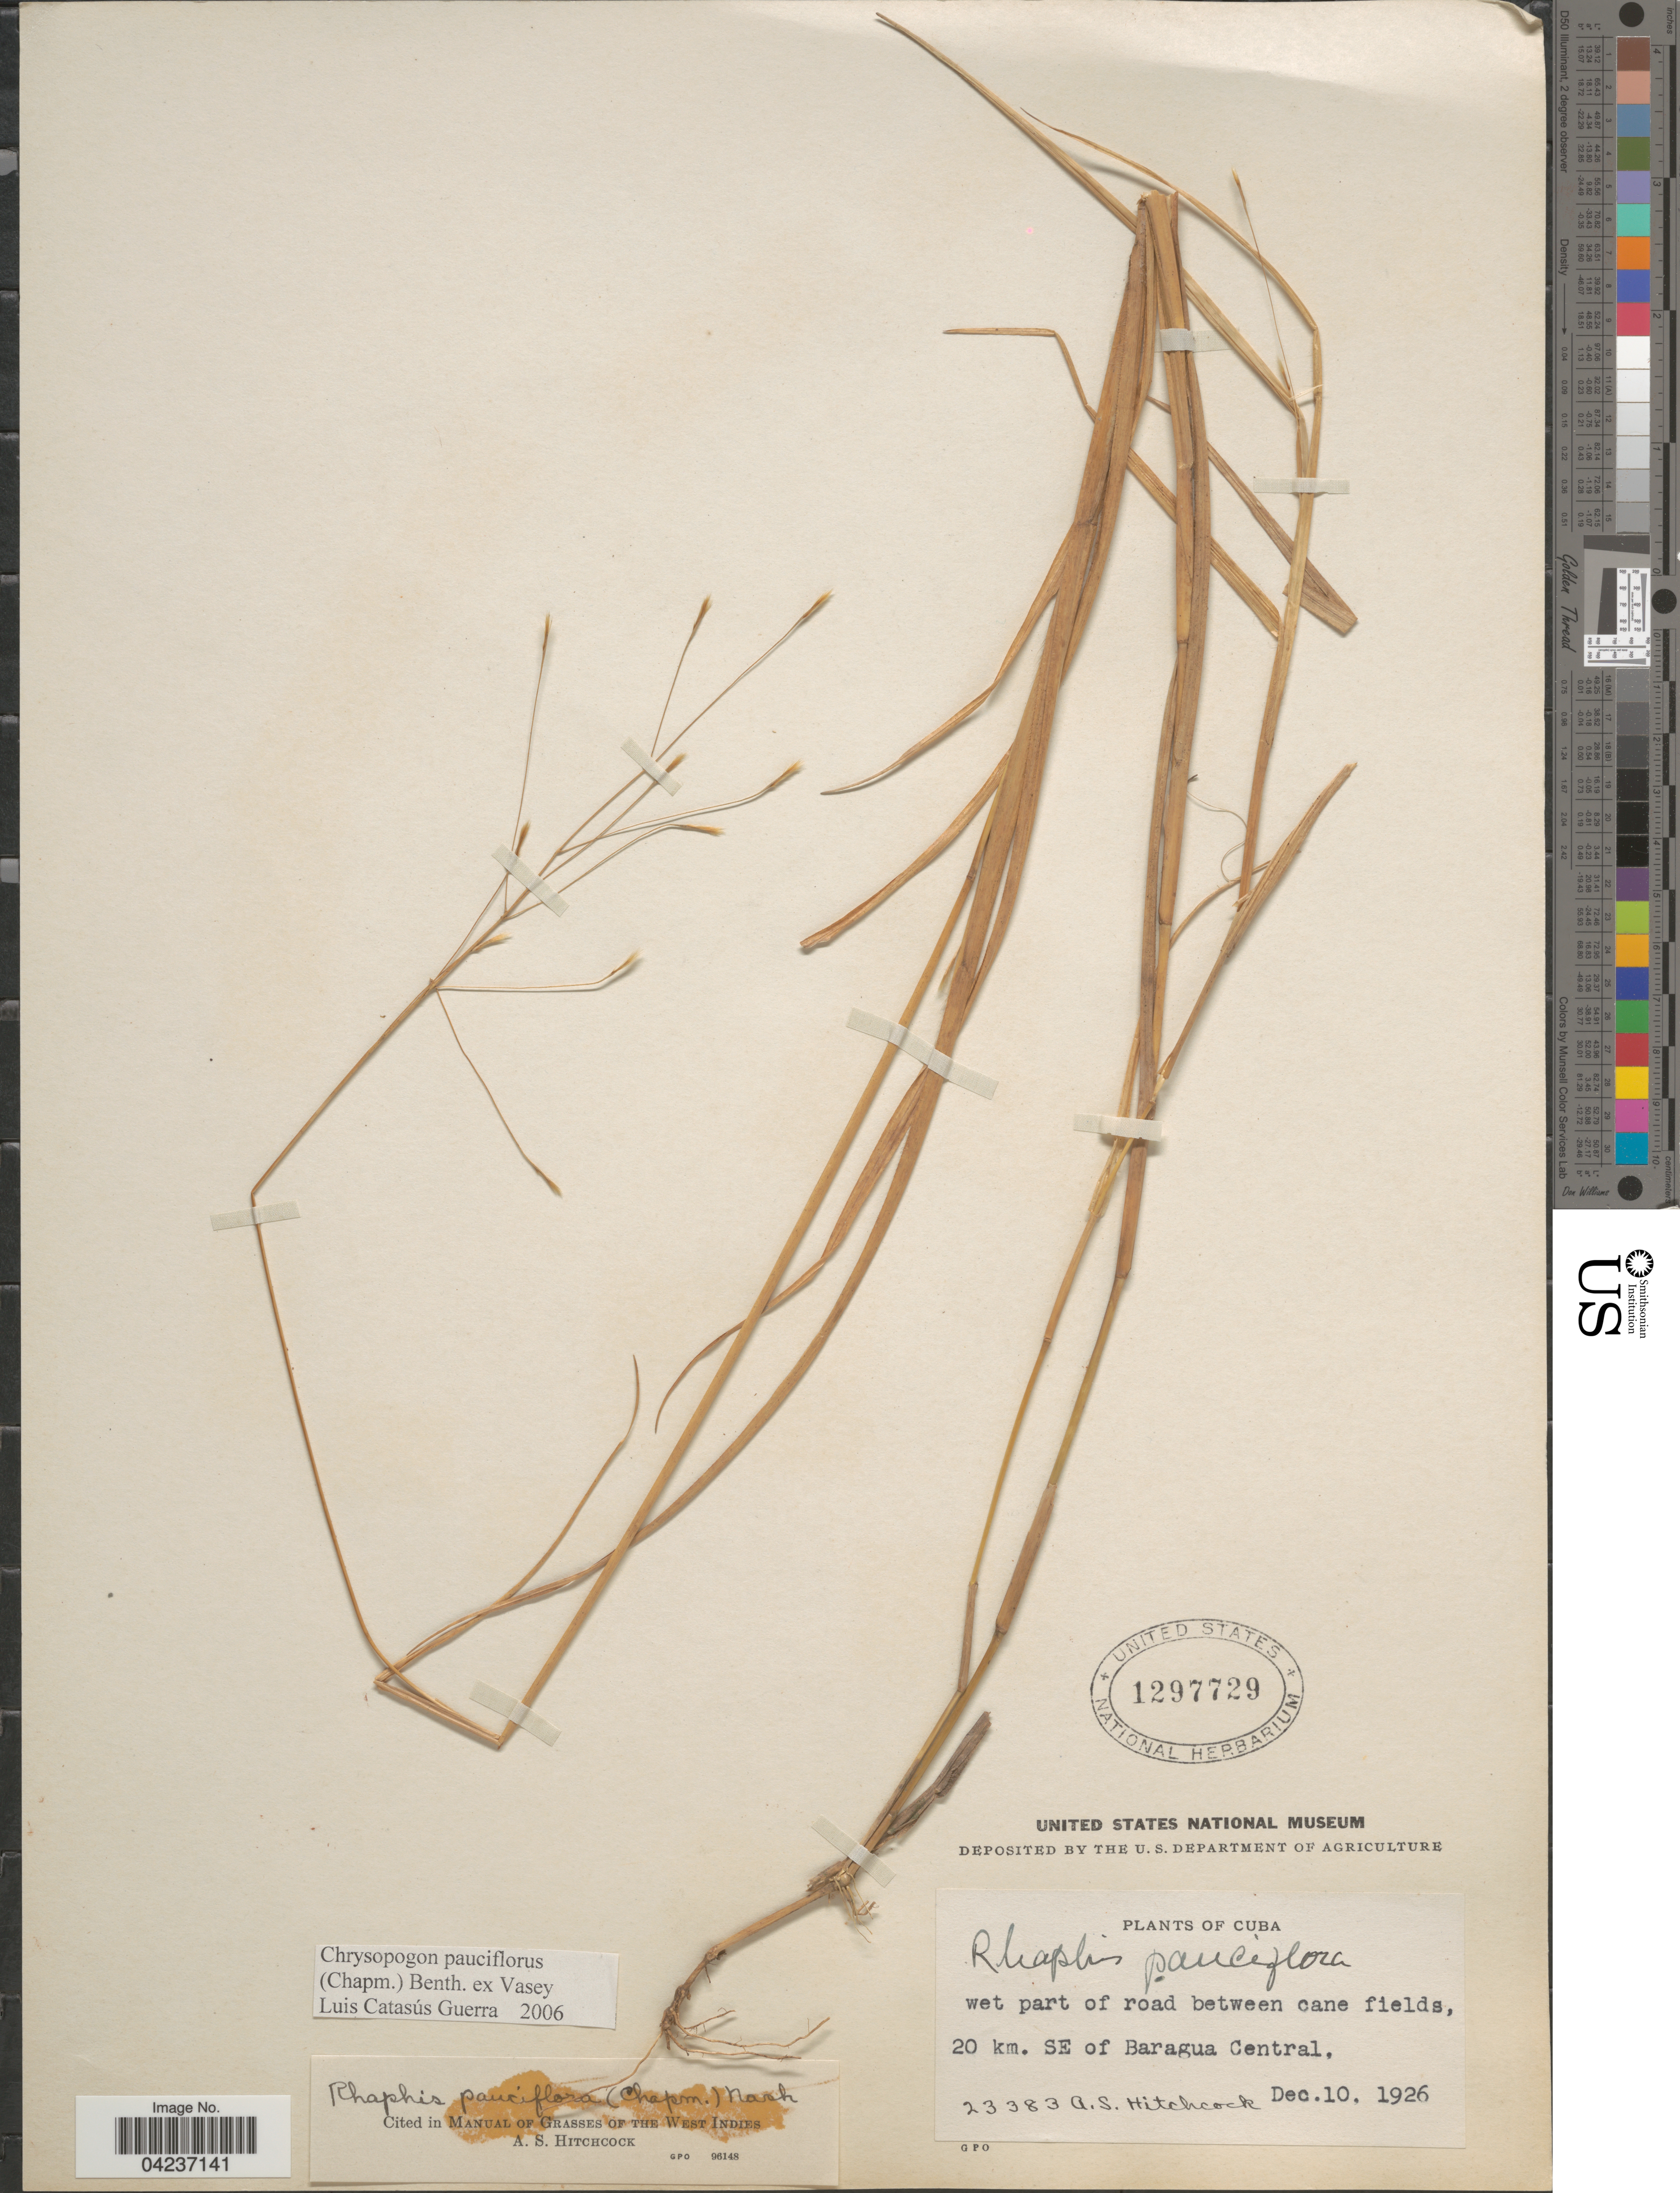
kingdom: Plantae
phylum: Tracheophyta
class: Liliopsida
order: Poales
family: Poaceae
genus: Chrysopogon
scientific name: Chrysopogon pauciflorus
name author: (Chapm.) Benth. ex Vasey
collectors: A. S. Hitchcock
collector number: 23383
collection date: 1926-12-10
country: Cuba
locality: Wet part of road between cane fields, 20 km. SE of Baragua Central.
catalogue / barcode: US 1297729